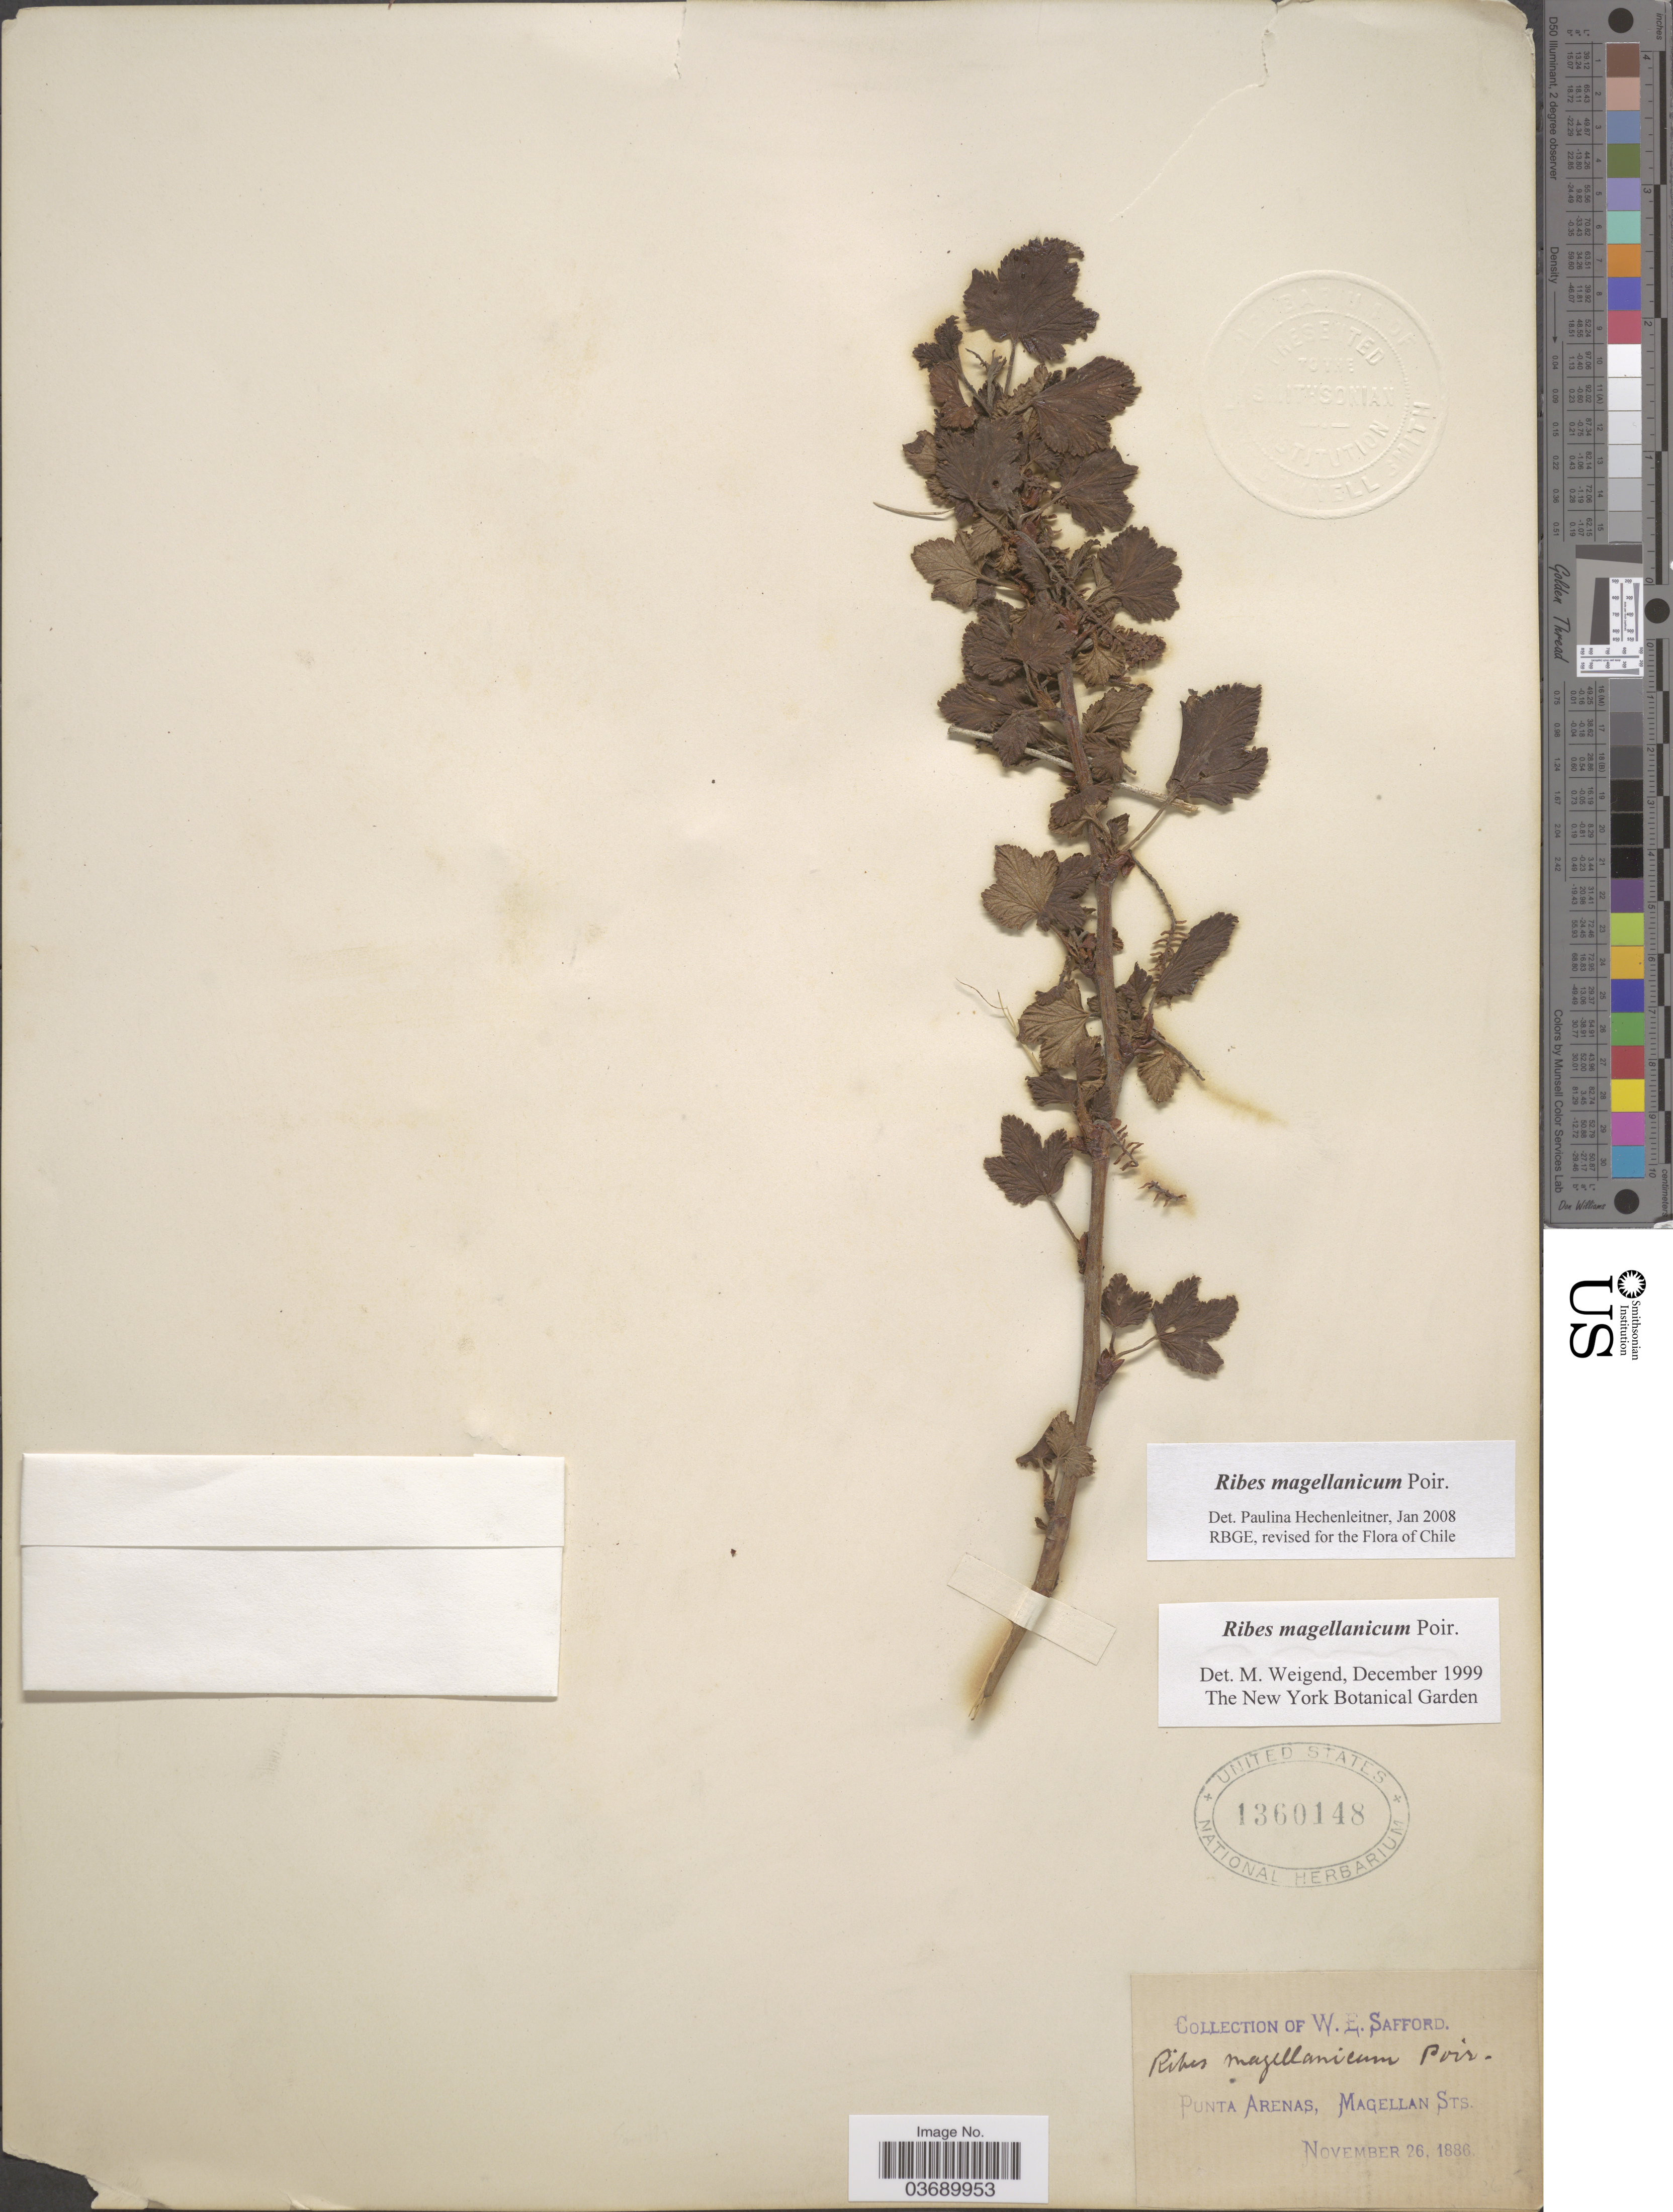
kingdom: Plantae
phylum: Tracheophyta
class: Magnoliopsida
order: Saxifragales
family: Grossulariaceae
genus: Ribes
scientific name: Ribes magellanicum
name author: Poir.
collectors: W. E. Safford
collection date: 1886-11-26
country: Chile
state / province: Magallanes y de la Antártica Chilena (XII)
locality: Punta Arenas, Magellan Sts.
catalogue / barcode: US 1360148